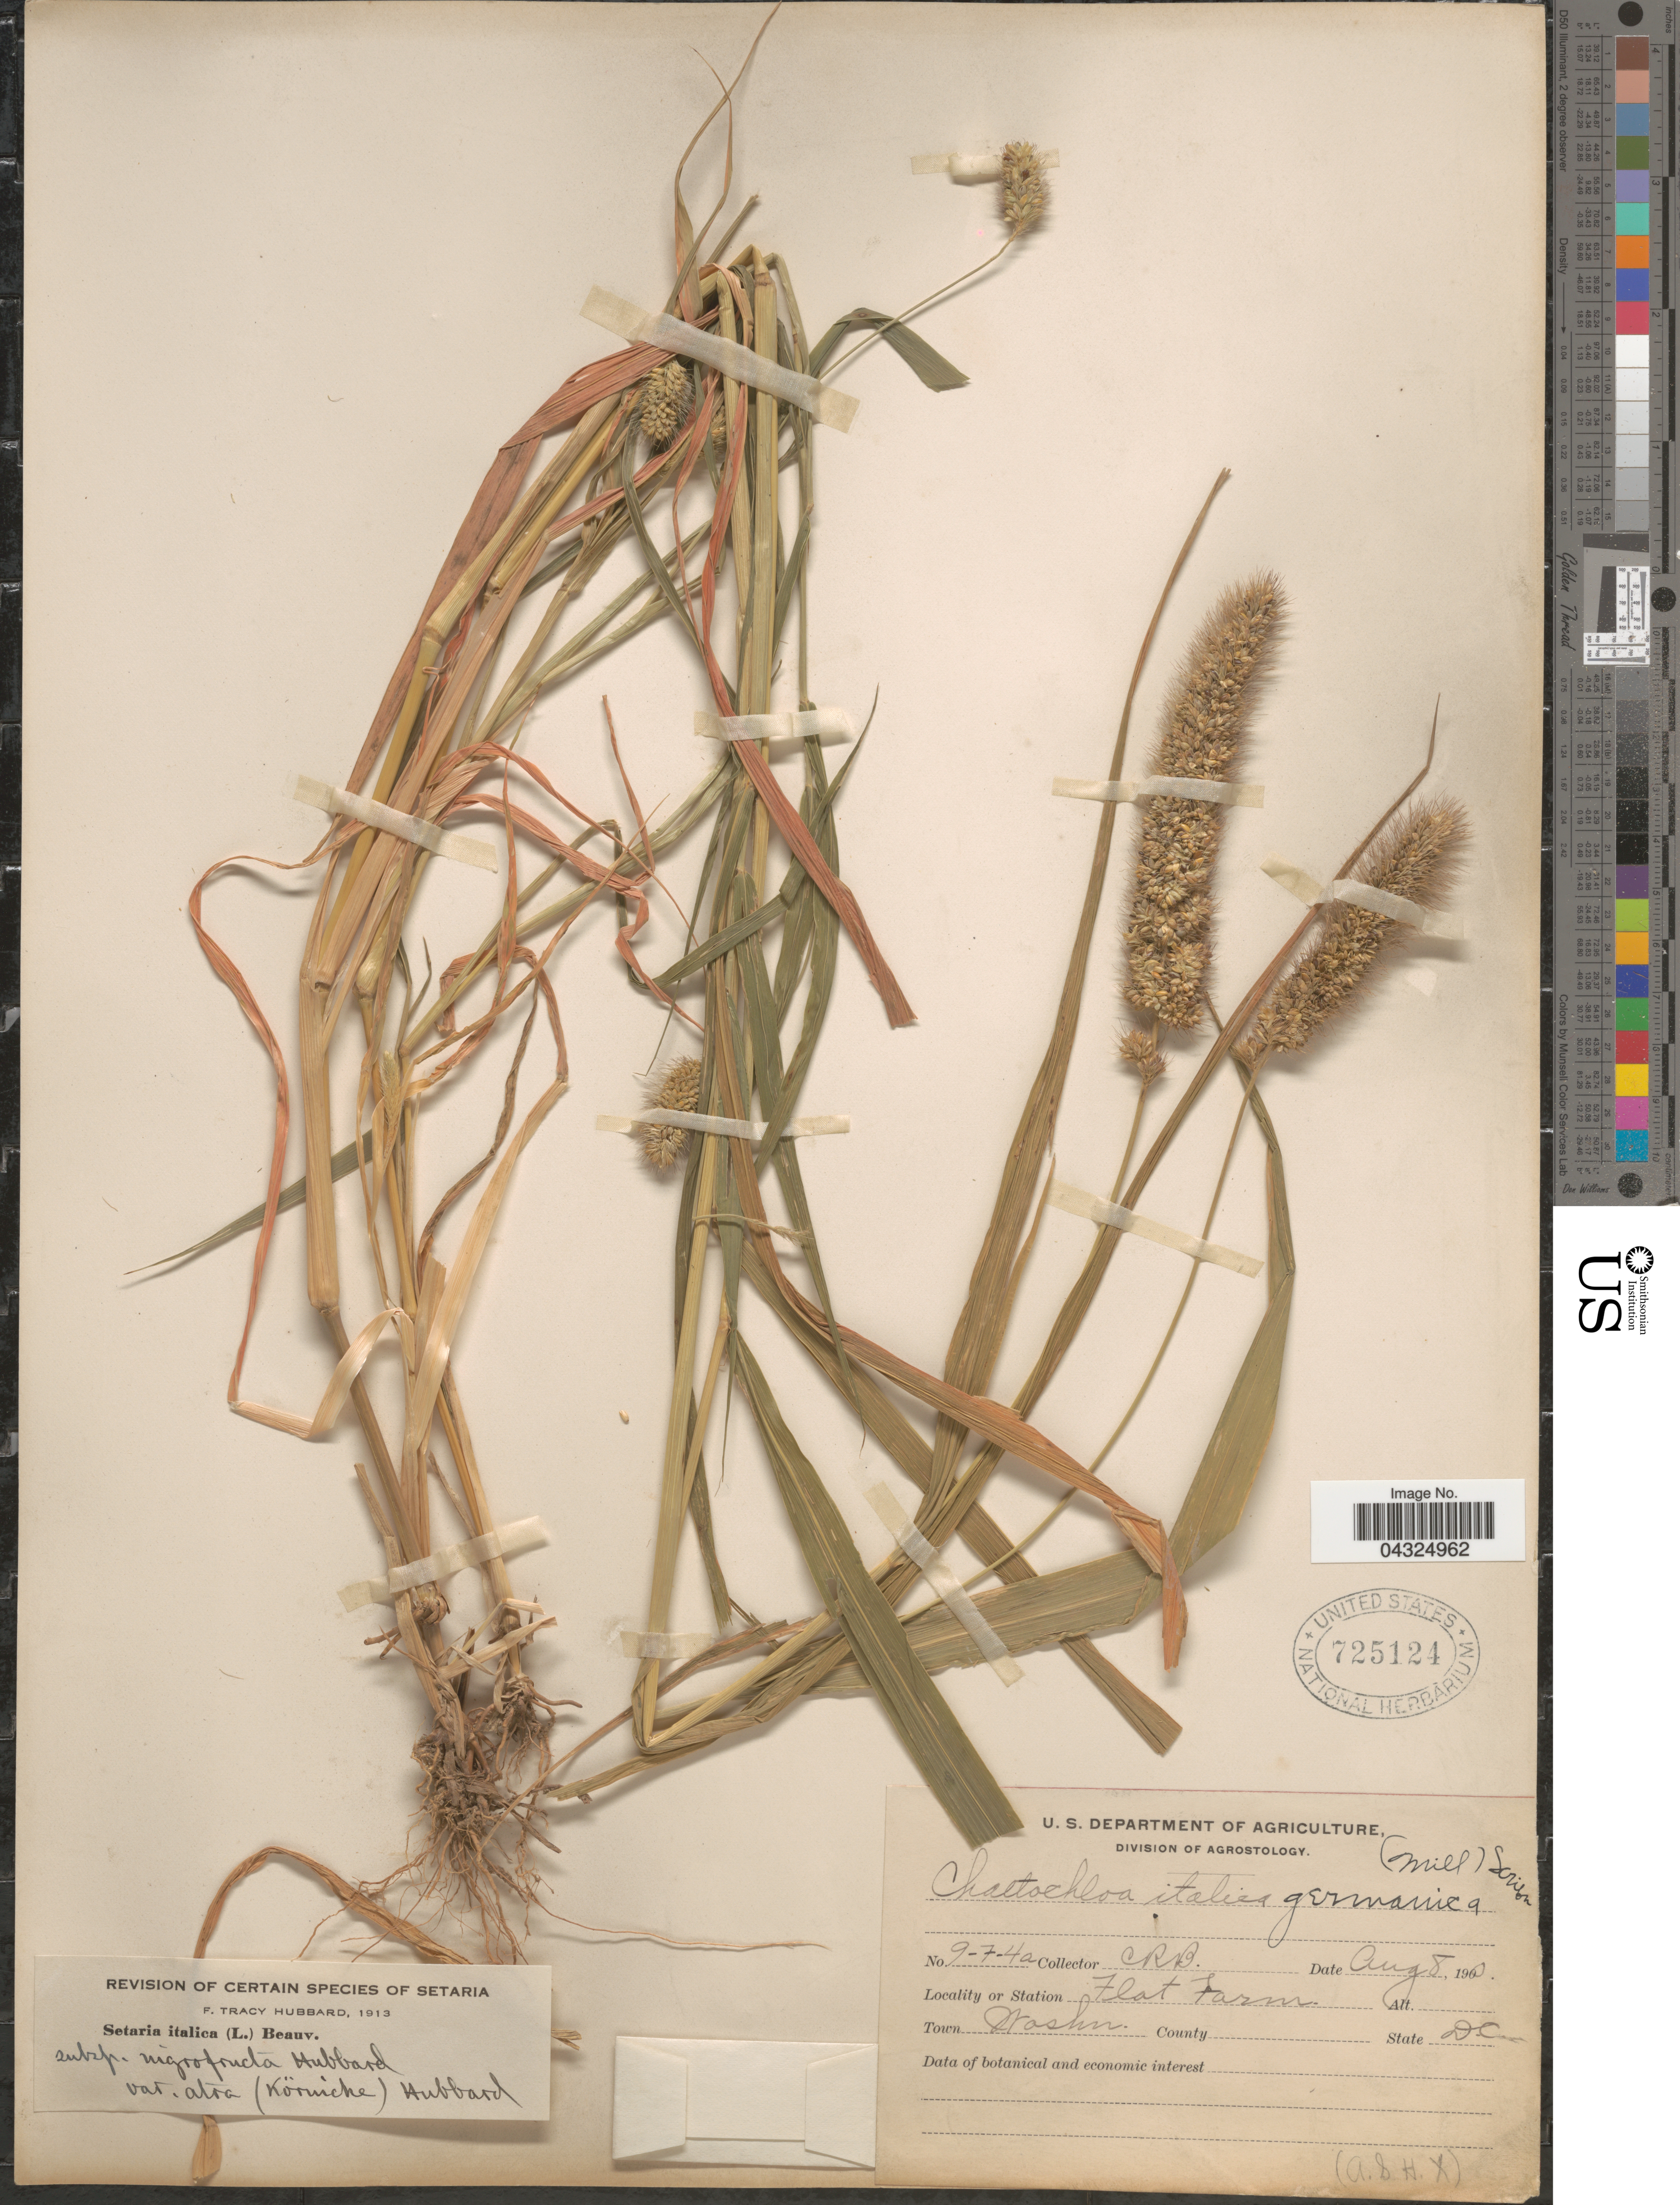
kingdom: Plantae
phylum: Tracheophyta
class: Liliopsida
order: Poales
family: Poaceae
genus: Setaria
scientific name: Setaria italica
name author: (L.) P. Beauv.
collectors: C. R. B.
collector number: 9-7-4a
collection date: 1900-08-08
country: United States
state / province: District of Columbia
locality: Flat Farm. Town Washn.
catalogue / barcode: US 725124